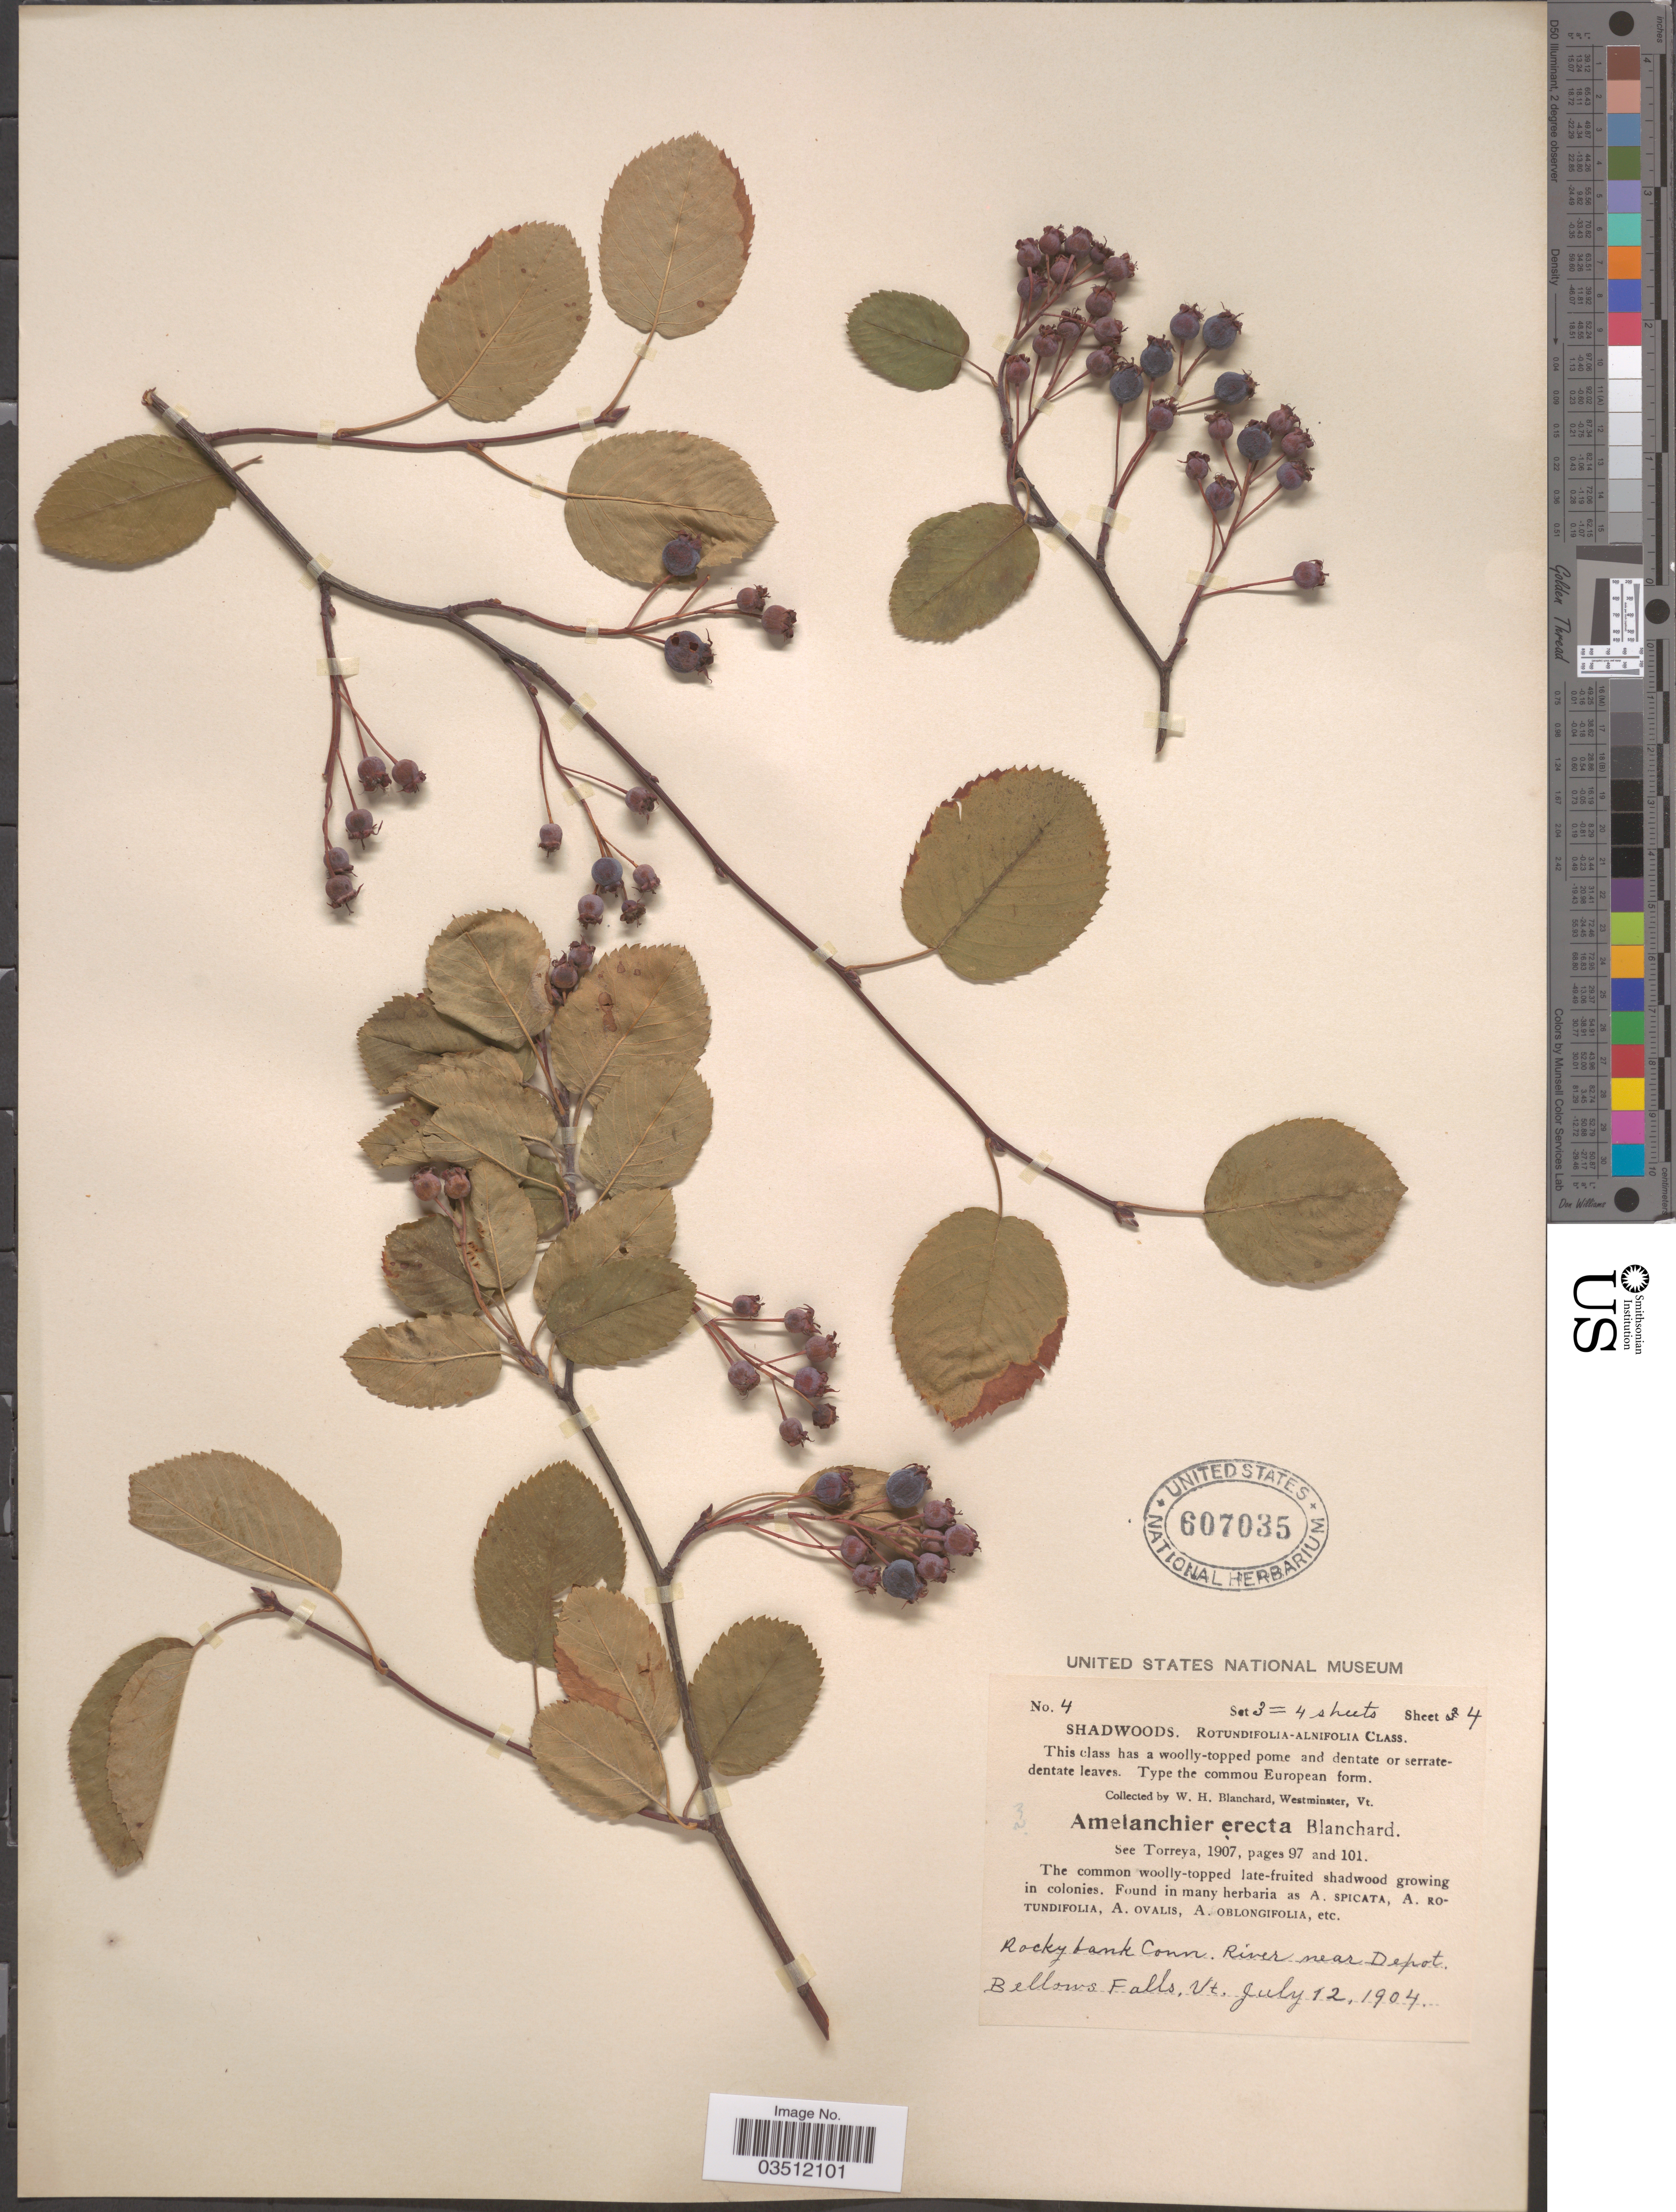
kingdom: Plantae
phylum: Tracheophyta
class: Magnoliopsida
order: Rosales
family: Rosaceae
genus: Amelanchier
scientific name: Amelanchier erecta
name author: Blanch.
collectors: W. H. Blanchard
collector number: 4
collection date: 1904-07-12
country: United States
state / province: Vermont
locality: Rocky bank Conn. River near Depot. Bellows Falls.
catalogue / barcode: US 607035